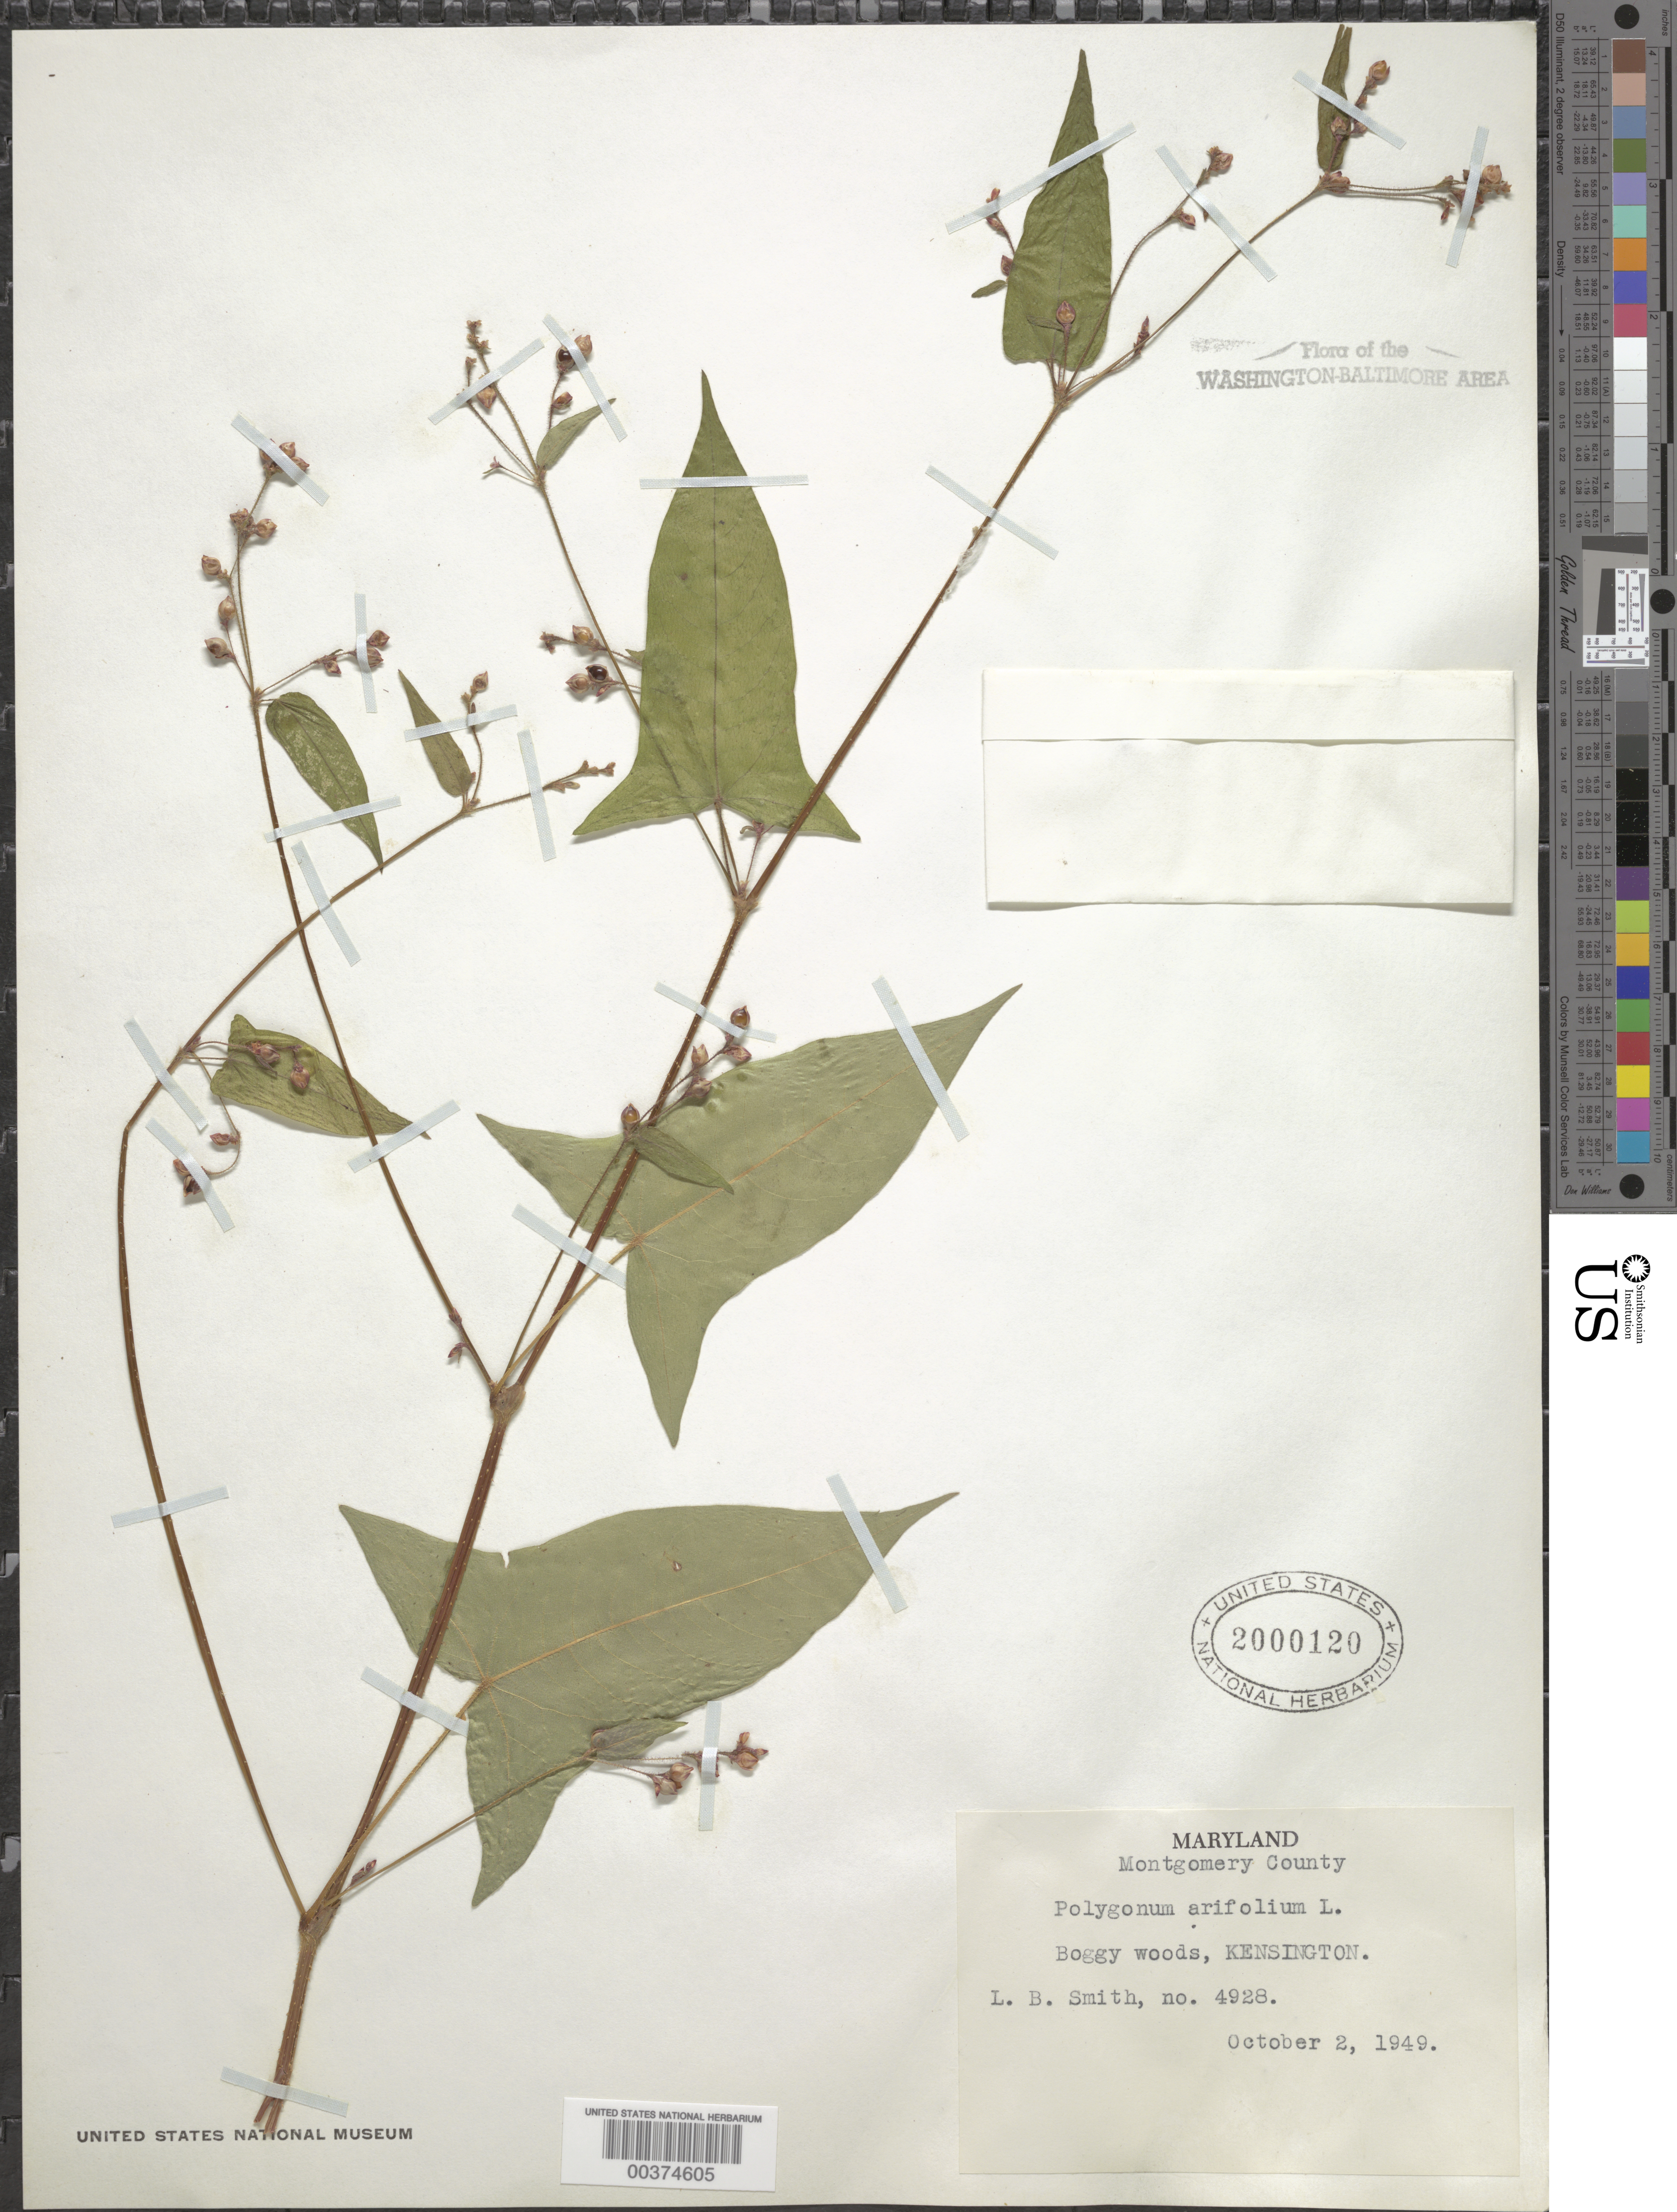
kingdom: Plantae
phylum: Tracheophyta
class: Magnoliopsida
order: Caryophyllales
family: Polygonaceae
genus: Persicaria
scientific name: Persicaria arifolia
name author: (L.) Haraldson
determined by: Atha, D. E.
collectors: L. Smith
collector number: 4928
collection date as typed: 02 Oct 1949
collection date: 1949-10-02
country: United States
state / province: Maryland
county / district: Montgomery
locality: Kensington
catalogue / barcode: US 2000120